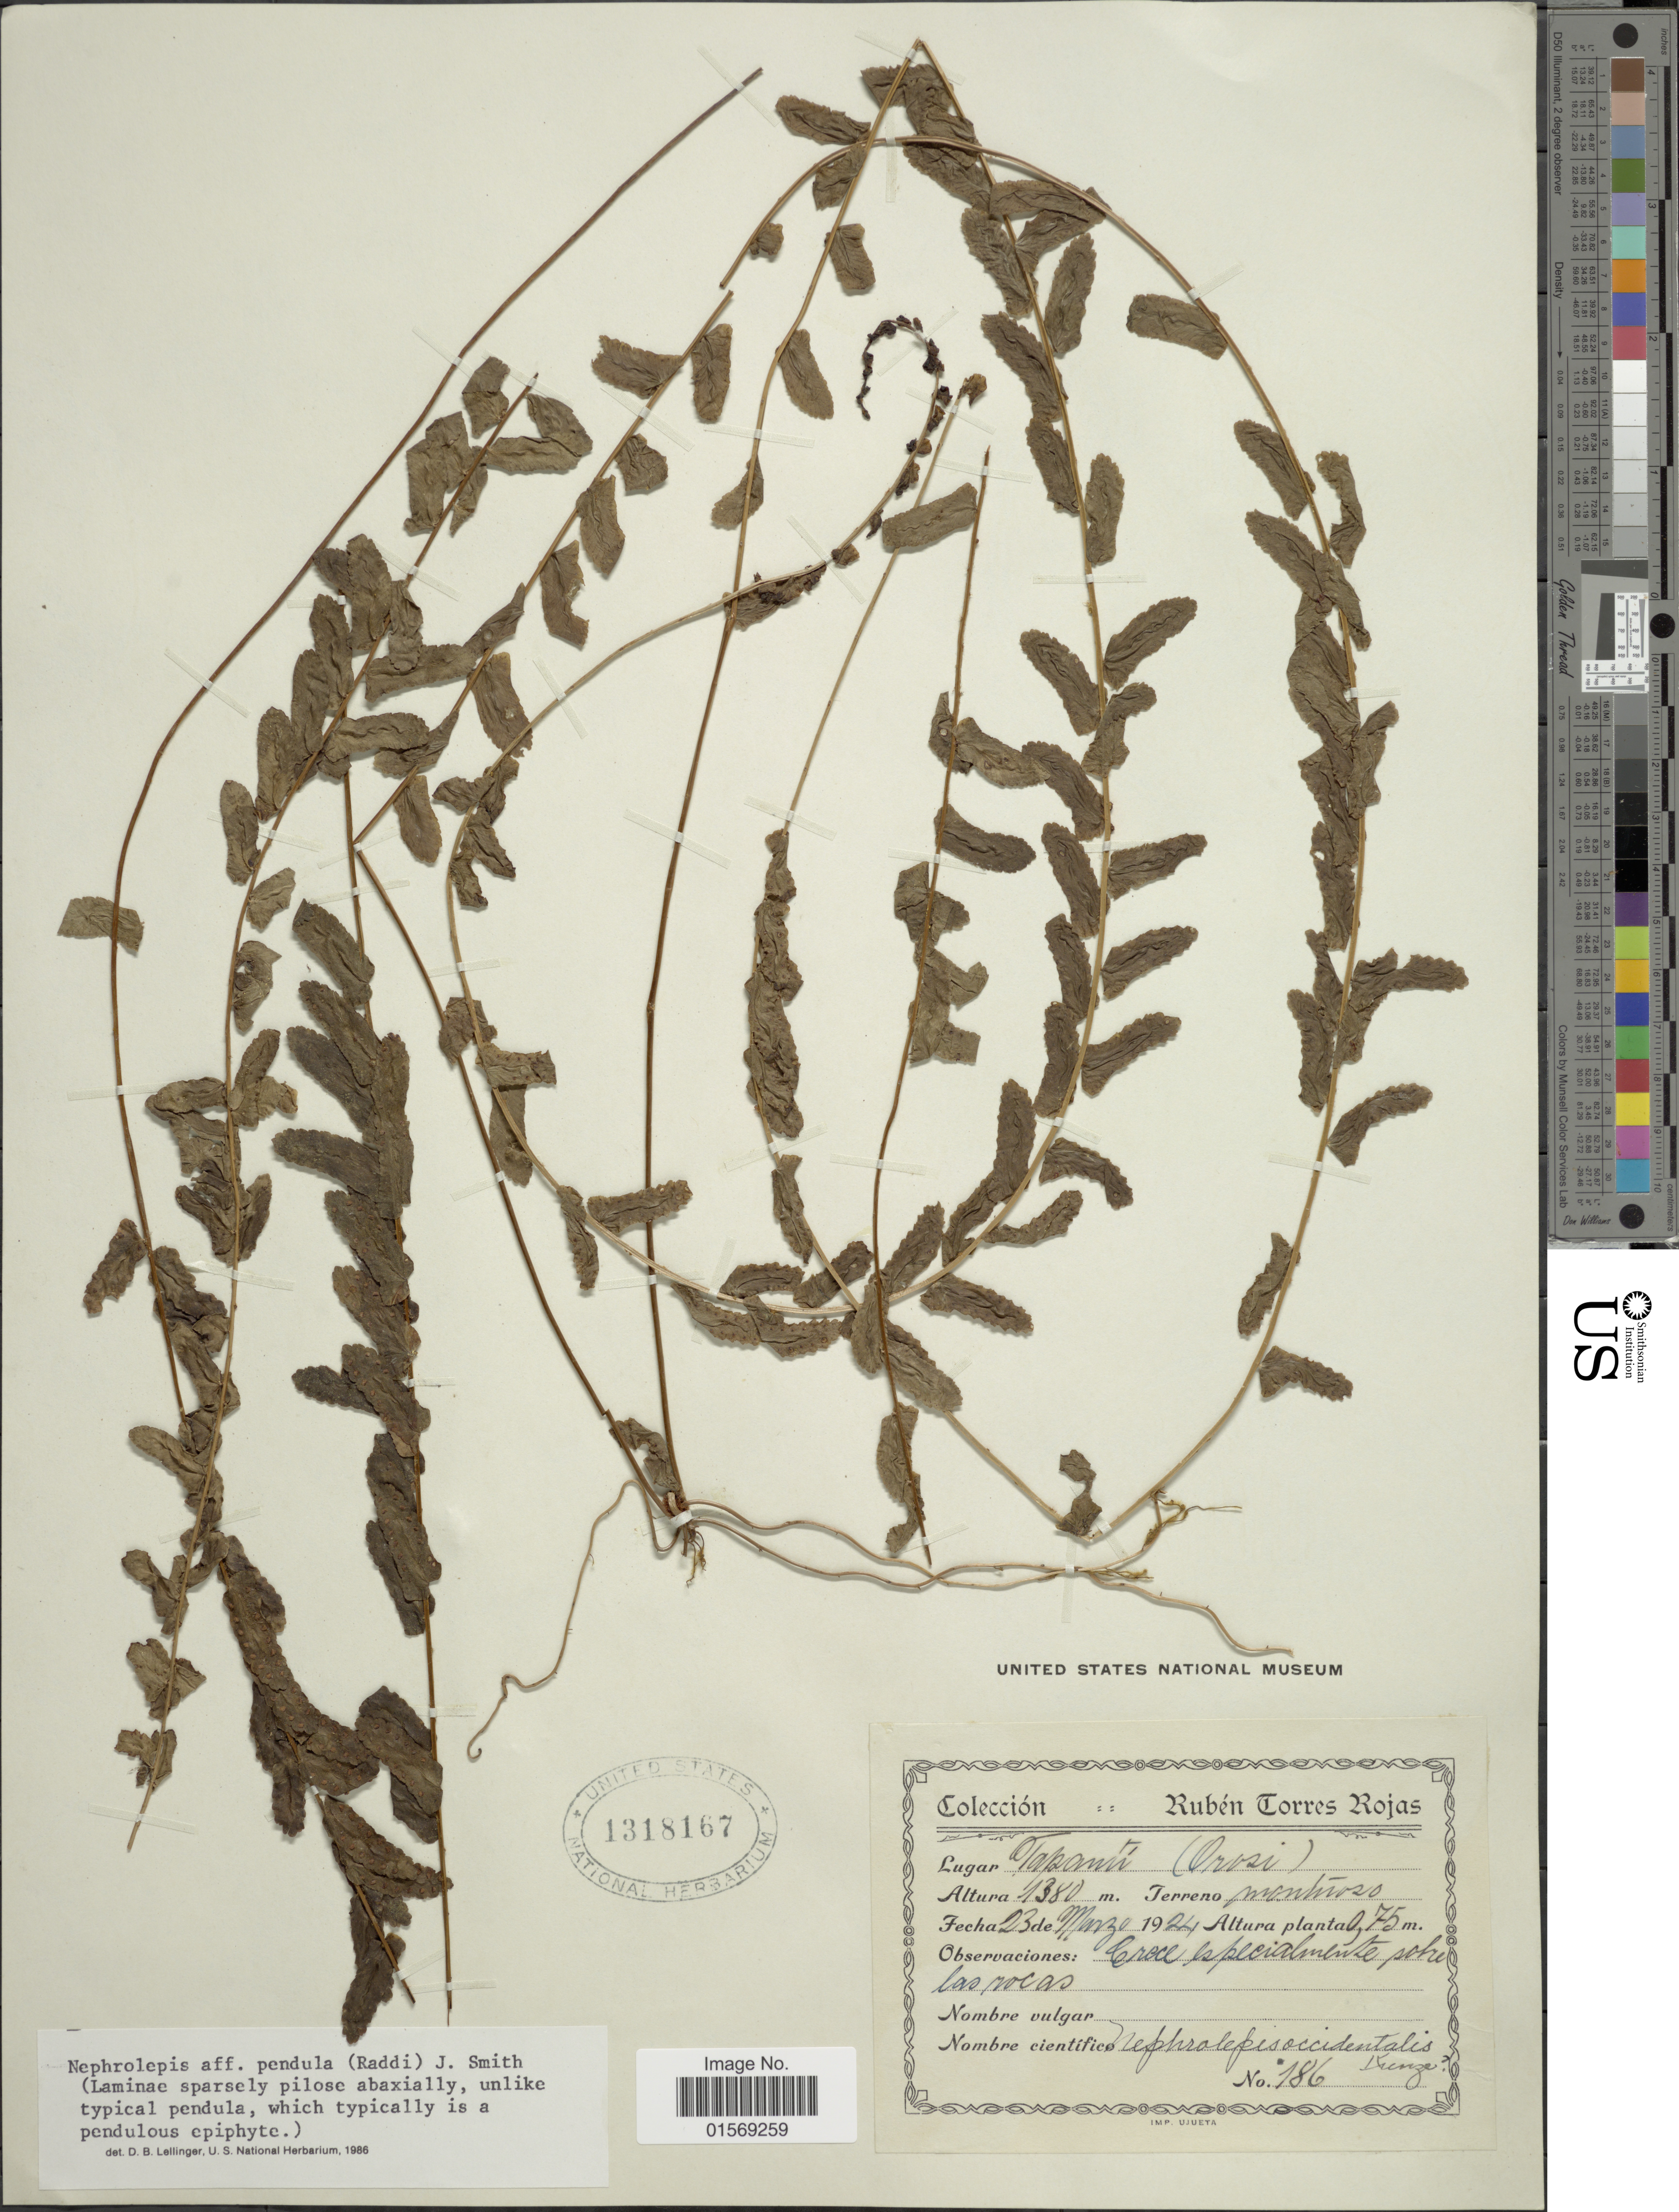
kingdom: Plantae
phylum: Tracheophyta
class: Polypodiopsida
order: Polypodiales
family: Nephrolepidaceae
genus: Nephrolepis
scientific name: Nephrolepis sp.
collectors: R. Torres Rojas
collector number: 186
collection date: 1924-03-23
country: Costa Rica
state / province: Cartago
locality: Tapantí (Orosí)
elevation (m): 1380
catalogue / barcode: US 1318167